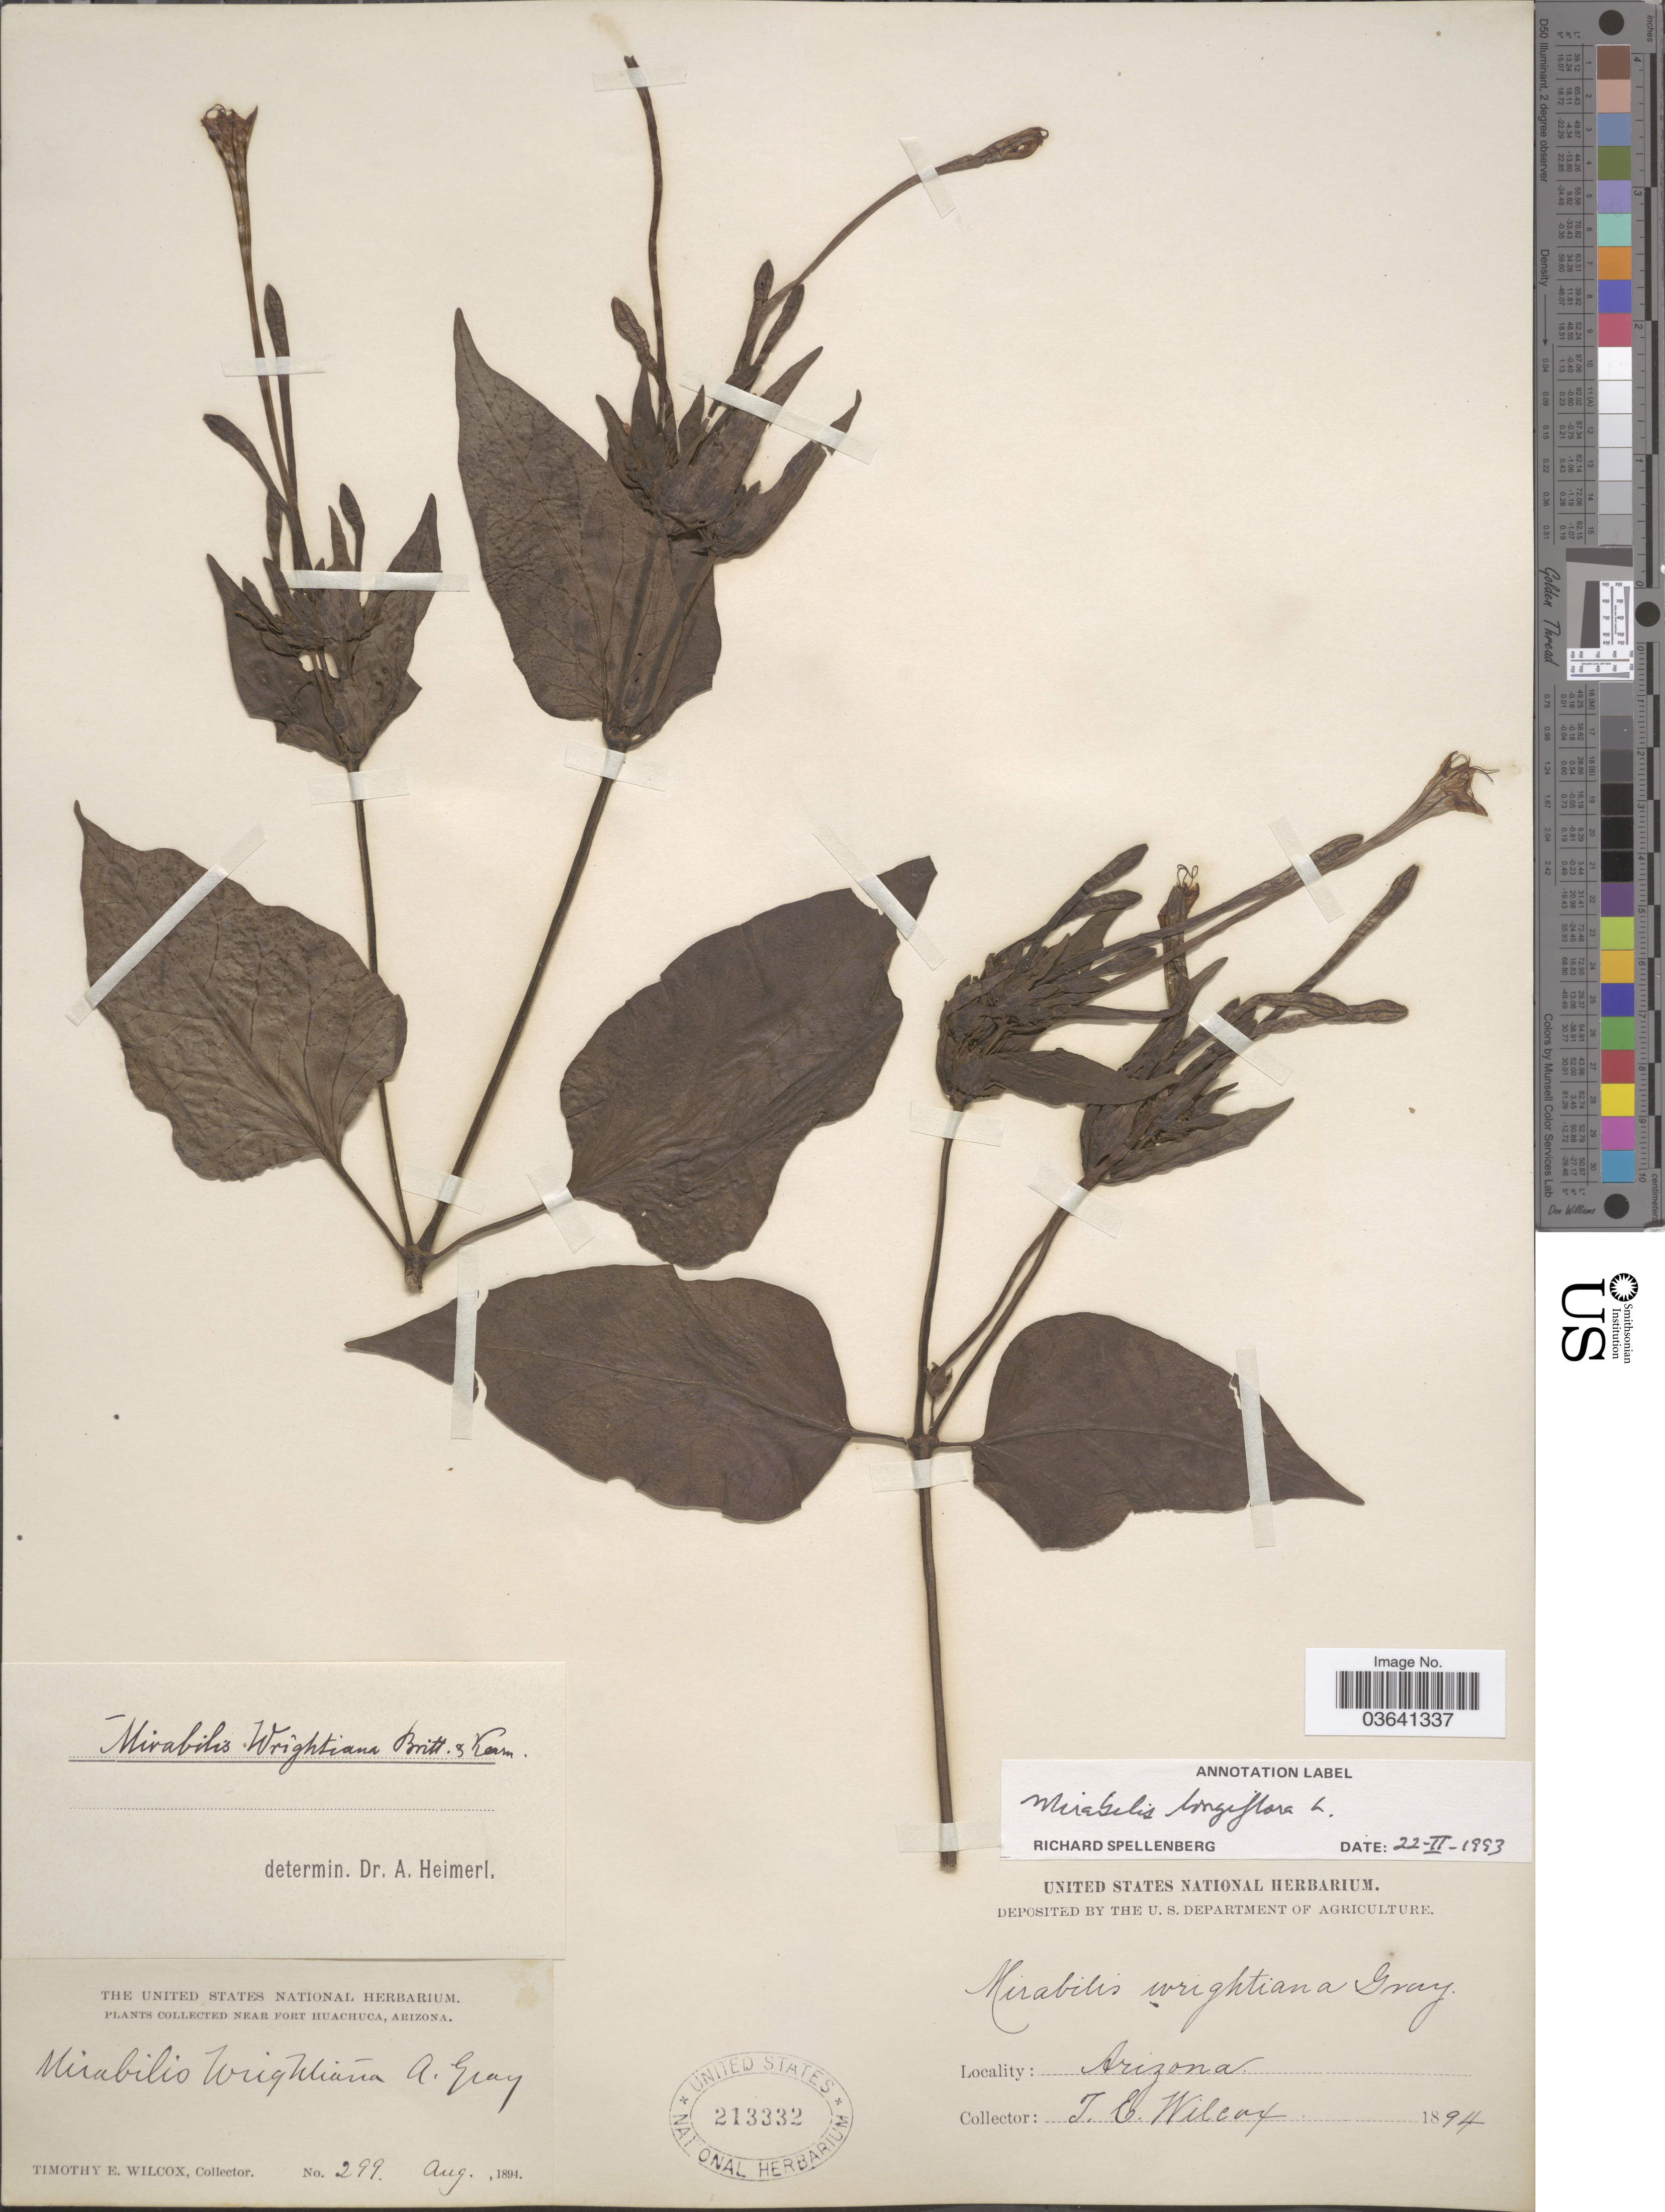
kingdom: Plantae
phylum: Tracheophyta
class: Magnoliopsida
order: Caryophyllales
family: Nyctaginaceae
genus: Mirabilis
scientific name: Mirabilis wrightiana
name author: A. Gray & Britton ex Kearney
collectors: T. E. Wilcox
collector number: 299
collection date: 1894-08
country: United States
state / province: Arizona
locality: Near Fort Huachuca.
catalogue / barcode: US 213332